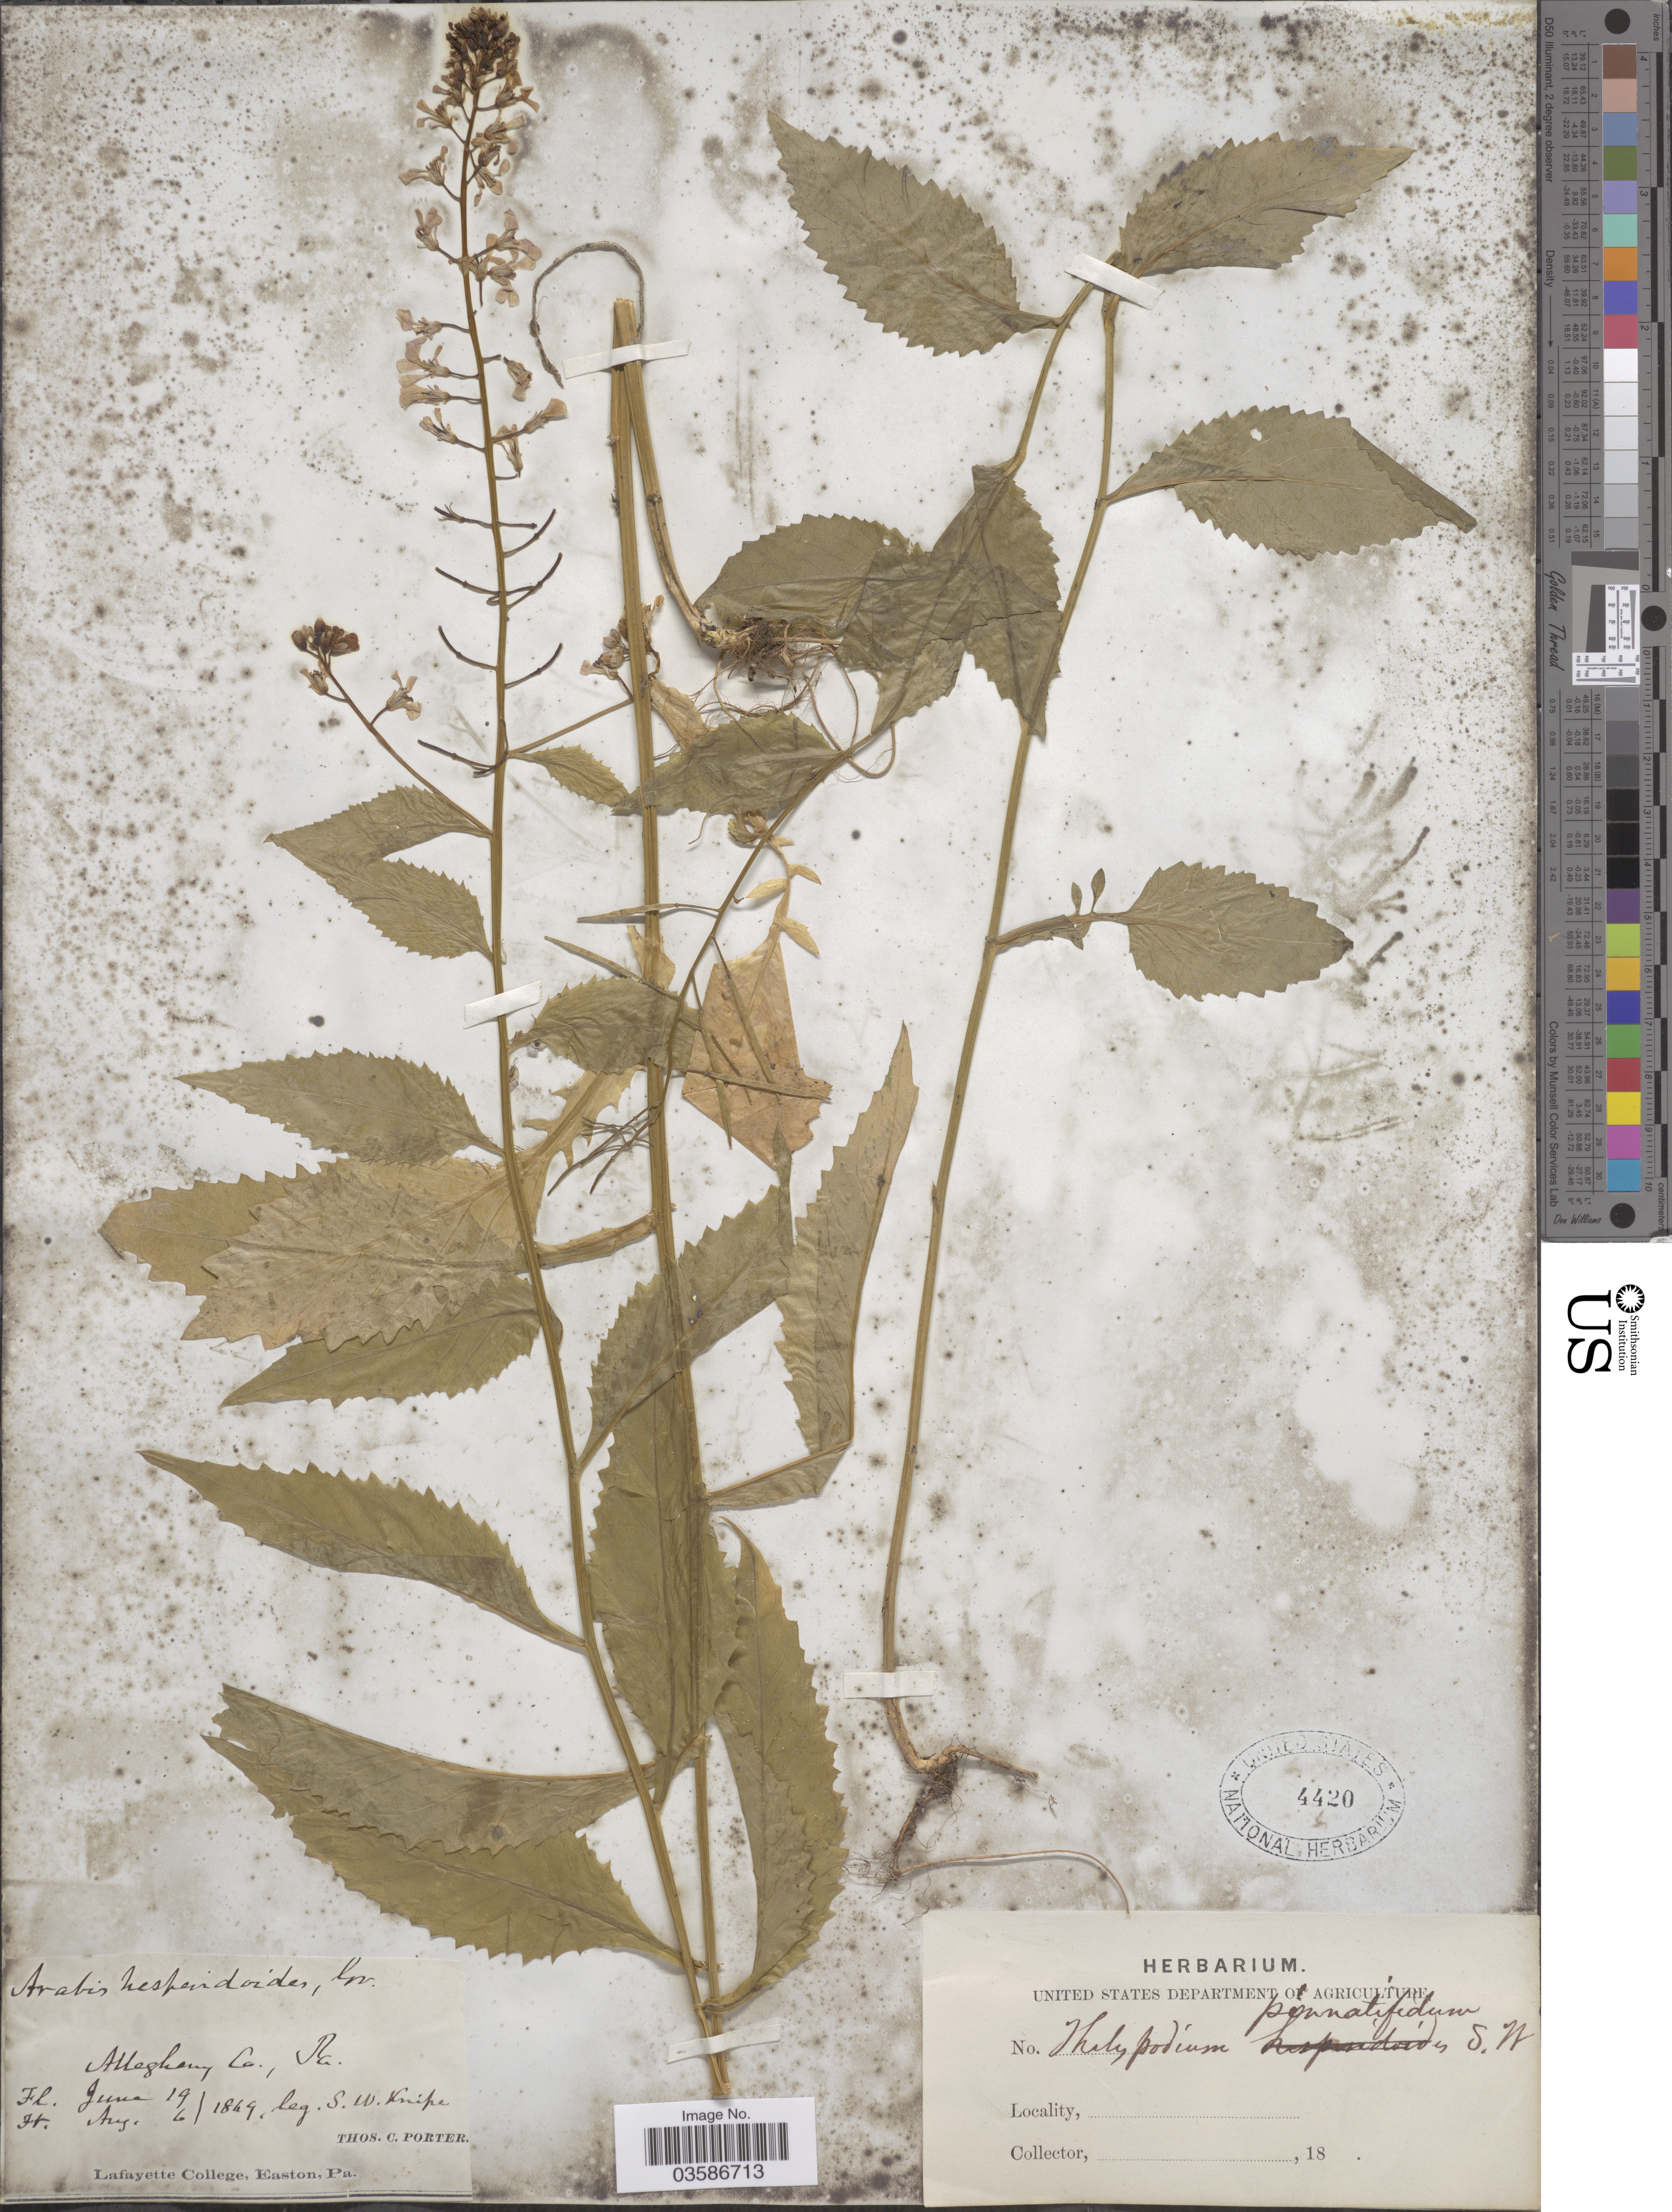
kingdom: Plantae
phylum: Tracheophyta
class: Magnoliopsida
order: Brassicales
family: Brassicaceae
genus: Iodanthus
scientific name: Iodanthus pinnatifidus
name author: (Michx.) Steud.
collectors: S. Knife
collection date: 1849-06-19/1849-08-06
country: United States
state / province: Pennsylvania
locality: Alleghany Co.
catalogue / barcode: US 4420